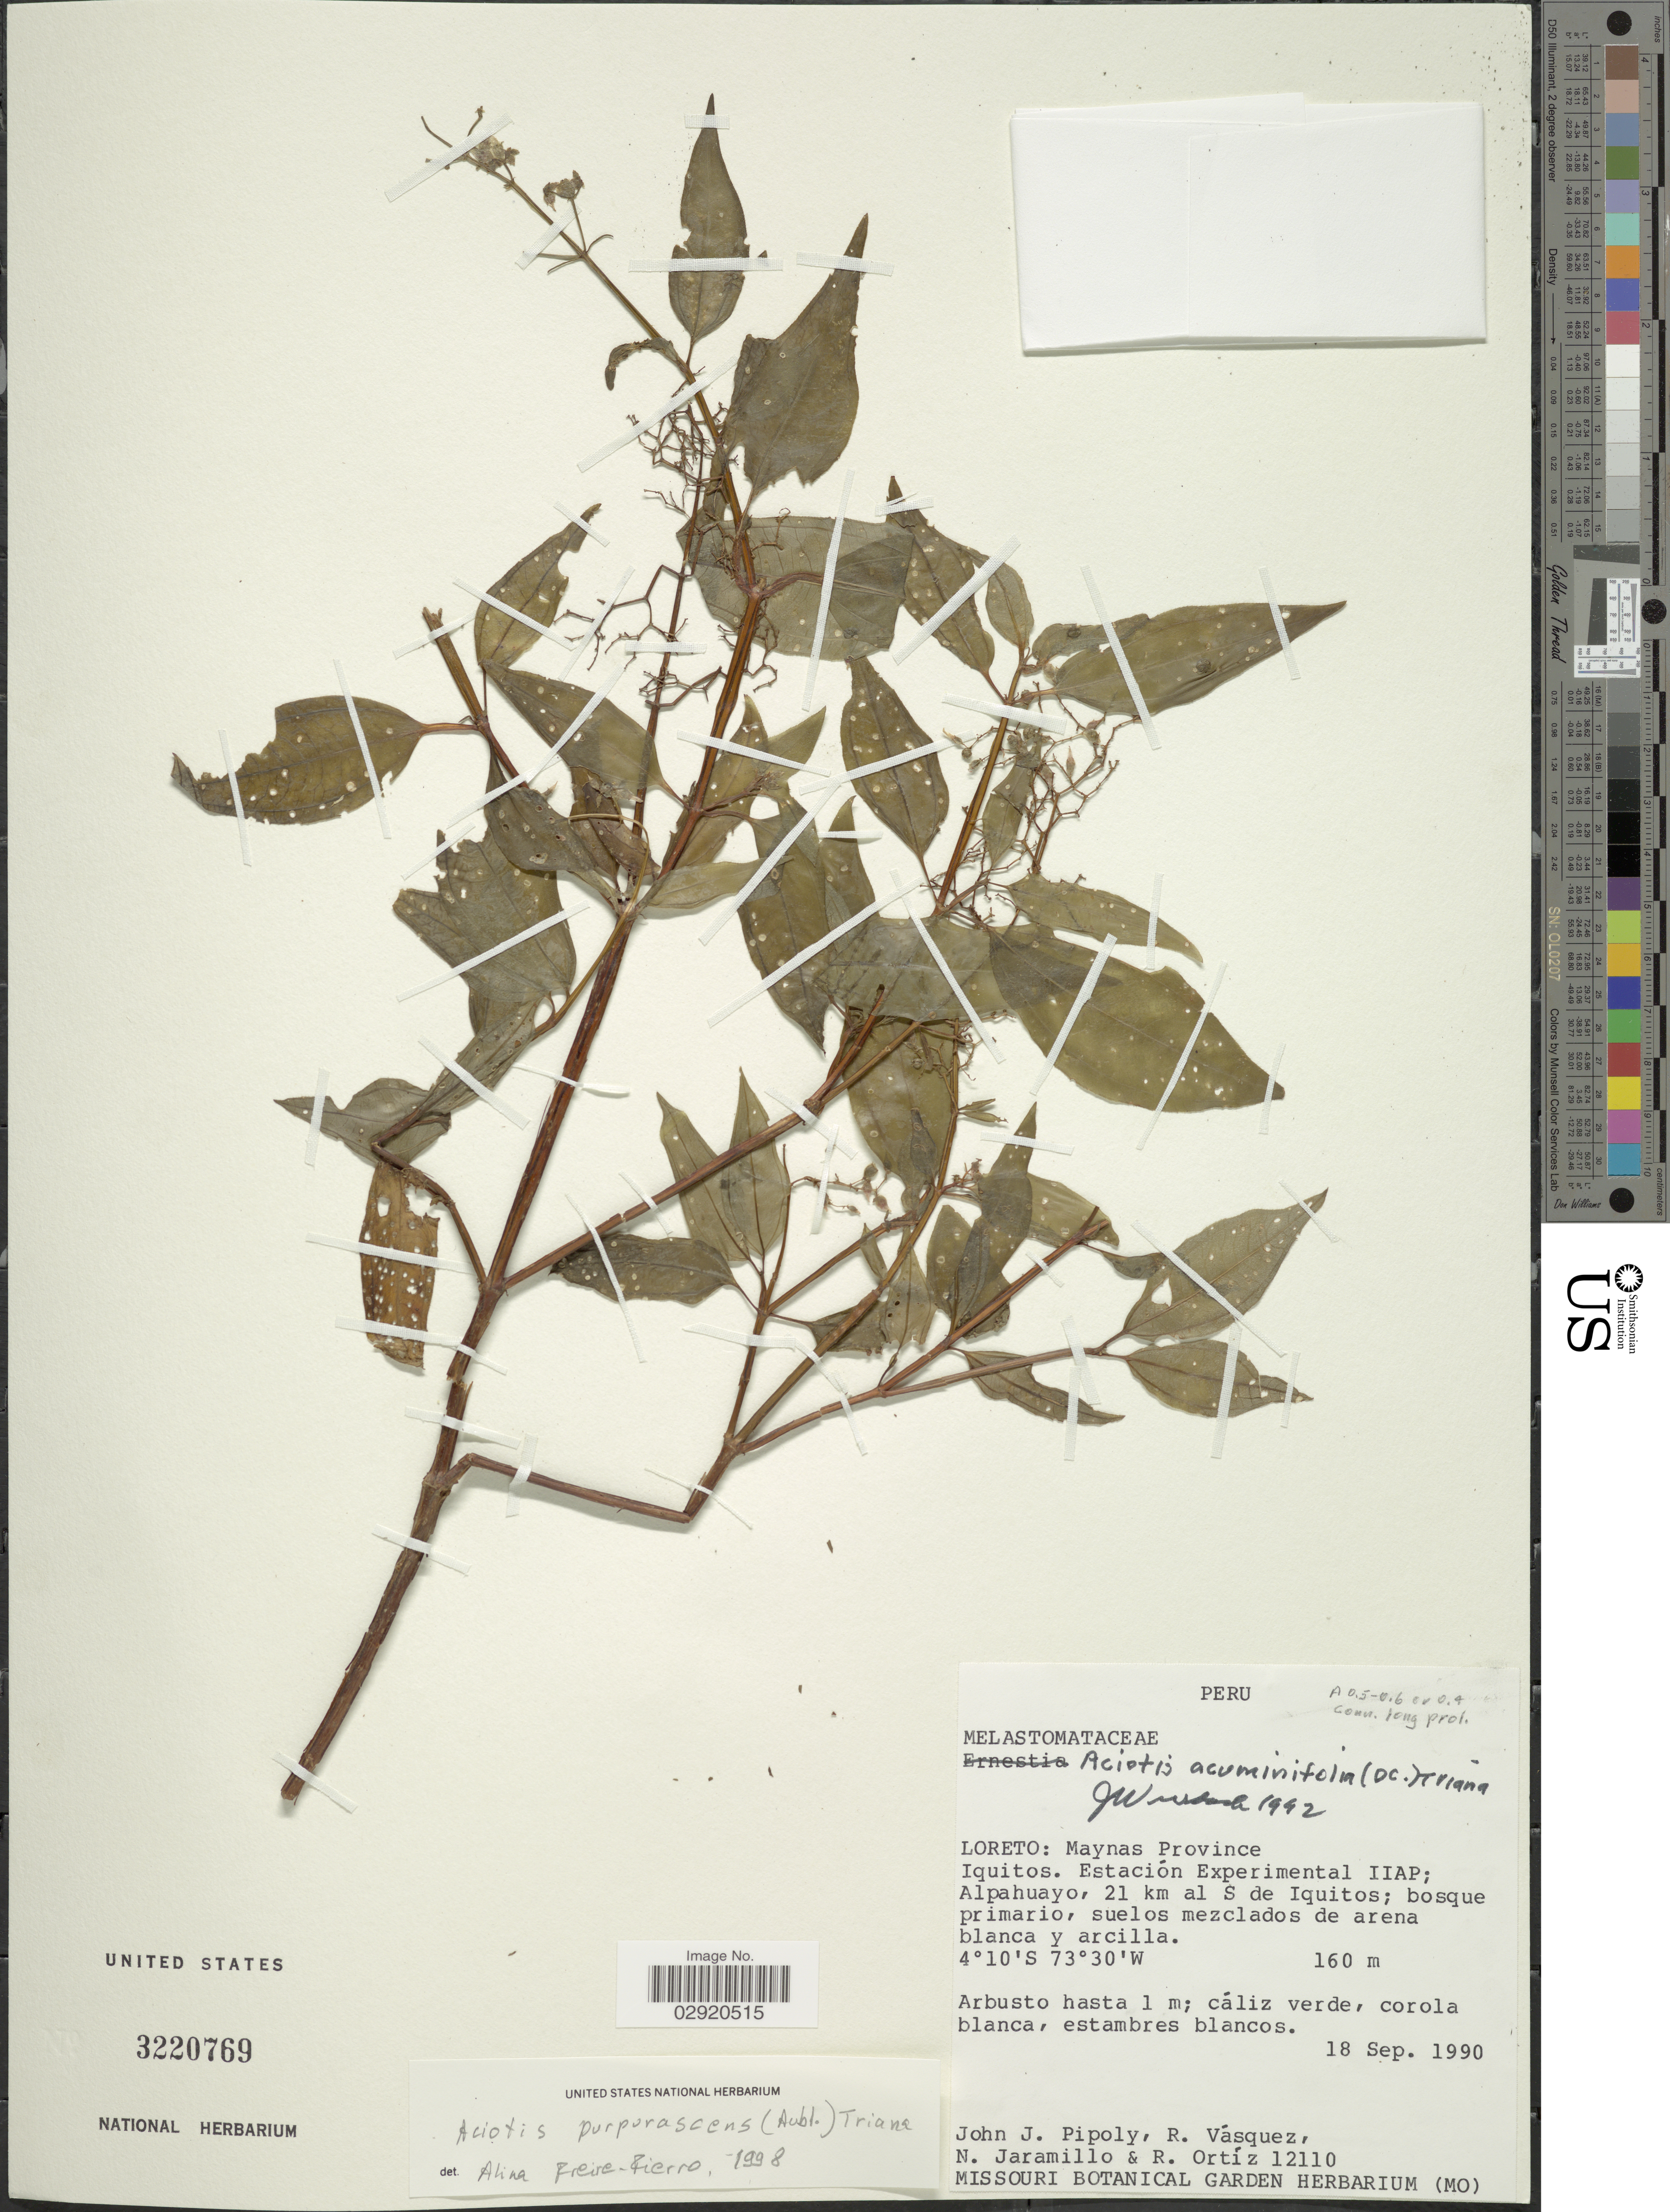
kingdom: Plantae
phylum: Tracheophyta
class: Magnoliopsida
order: Myrtales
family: Melastomataceae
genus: Aciotis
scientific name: Aciotis purpurascens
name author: (Aubl.) Triana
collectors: J. J. Pipoly, R. Vásquez, N. Jaramillo & R. Ortíz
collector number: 12110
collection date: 1990-09-18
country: Peru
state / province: Loreto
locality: Maynas Province. Iquitos. Estación Experimental IIAP; Alpahuayo, 21 km al S de Iquitos.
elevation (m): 160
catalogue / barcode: US 3220769